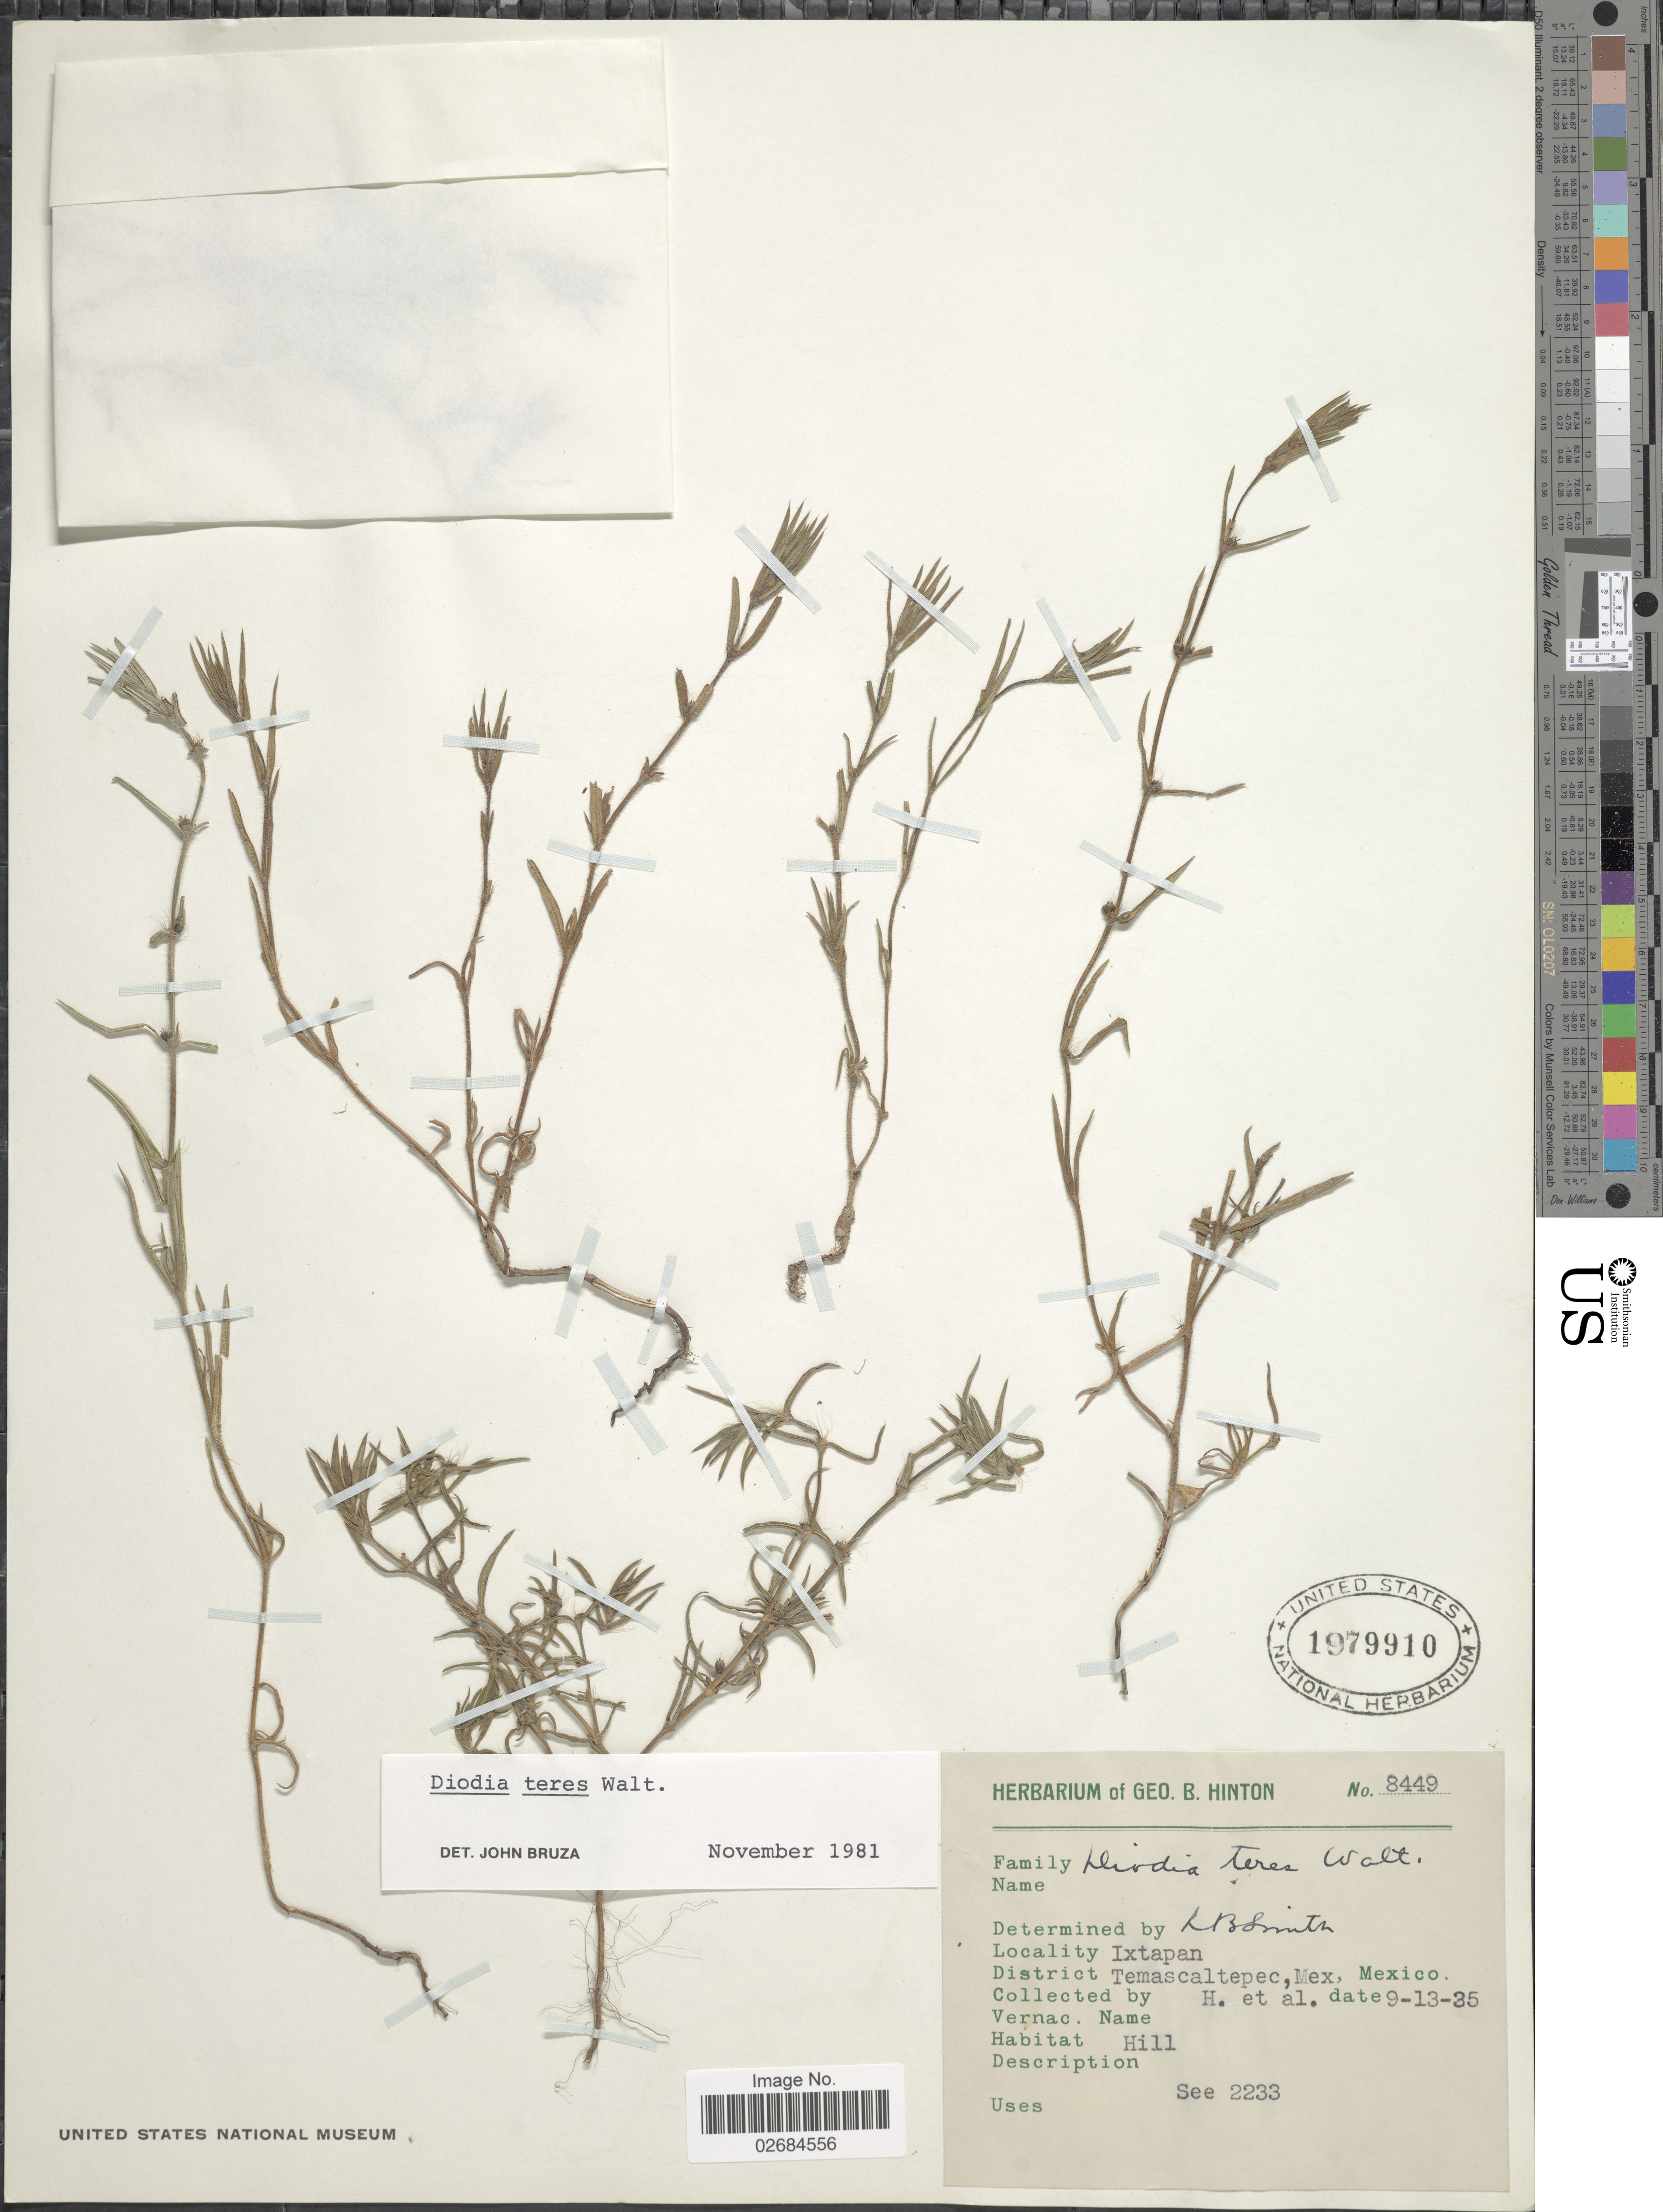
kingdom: Plantae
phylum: Tracheophyta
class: Magnoliopsida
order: Gentianales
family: Rubiaceae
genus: Diodia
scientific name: Diodia teres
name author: Walter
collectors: G. B. Hinton & et al.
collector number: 8449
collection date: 1935-09-13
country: Mexico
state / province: México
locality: Ixtapan. District Temascaltepec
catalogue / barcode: US 1979910